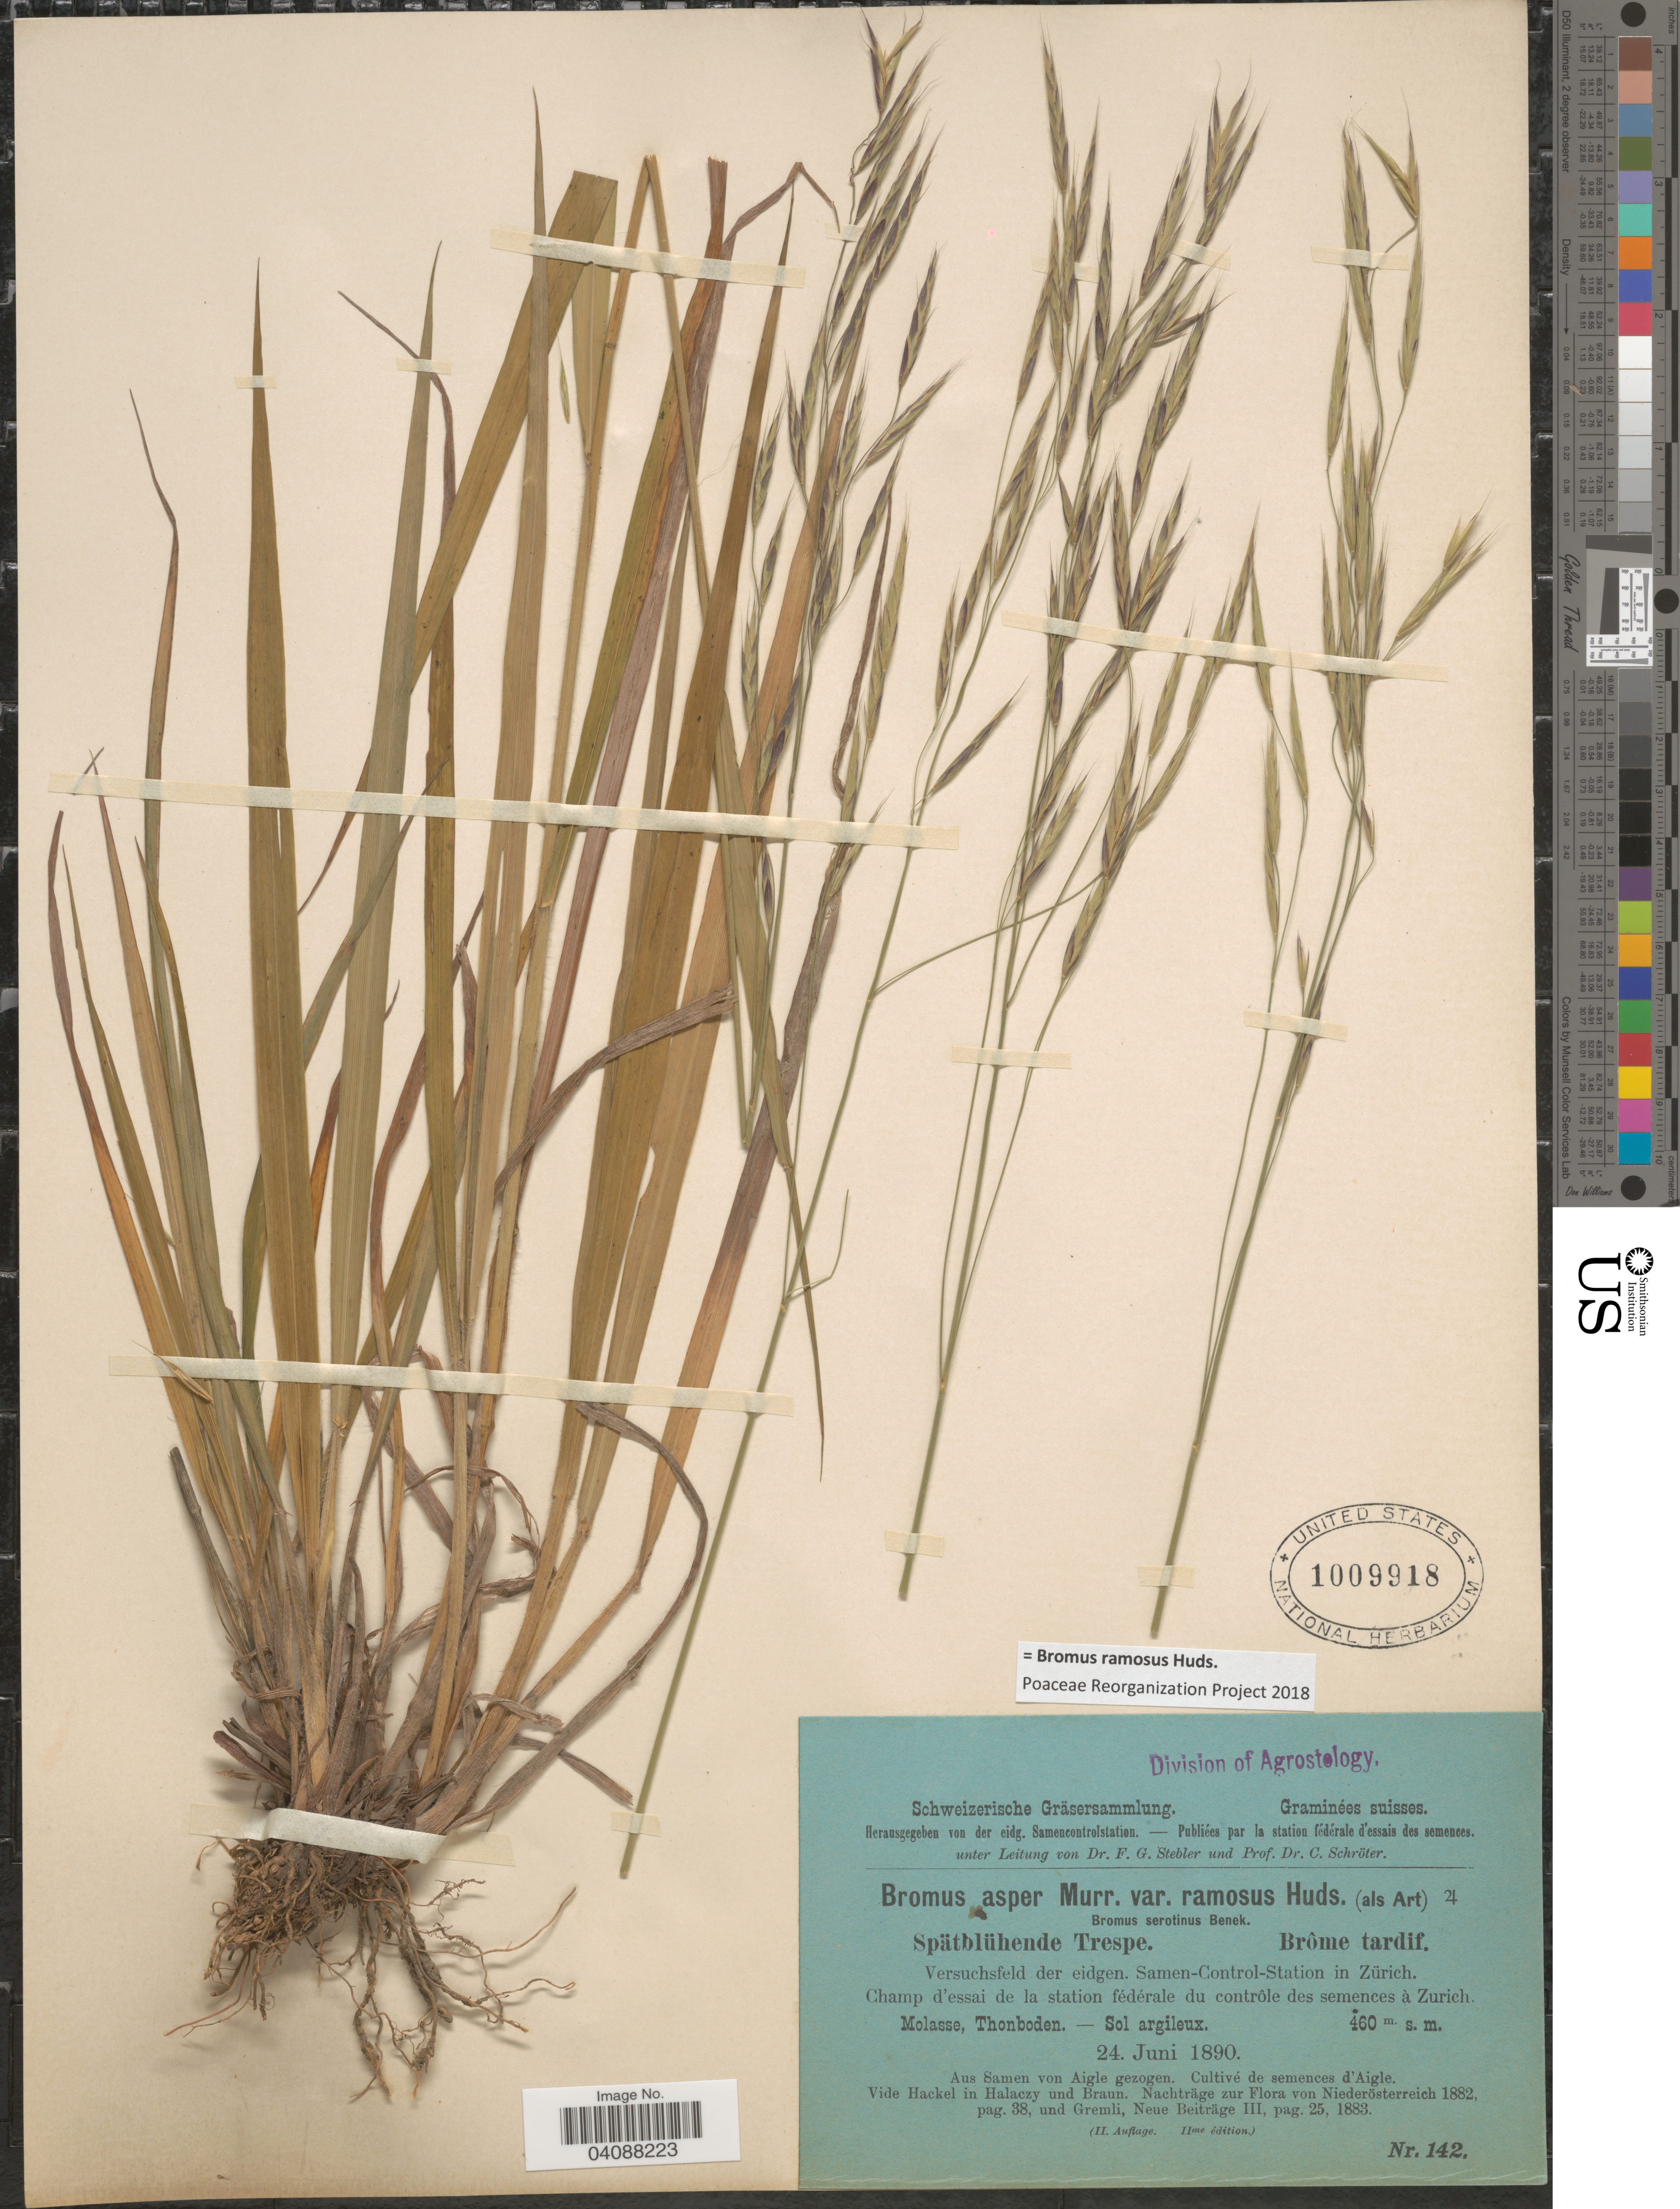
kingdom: Plantae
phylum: Tracheophyta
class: Liliopsida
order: Poales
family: Poaceae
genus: Bromus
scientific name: Bromus ramosus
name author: Huds.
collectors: Stebler, F.G. & Schröter, C.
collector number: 142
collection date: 1890-06-24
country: Switzerland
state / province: Zurich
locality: Versuchsfeld der eidgen. Samen-Control-Station in Zürich. Champ d'essai de la station fédérale du contrôle des semences à Zurich.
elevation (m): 460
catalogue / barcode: US 1009918